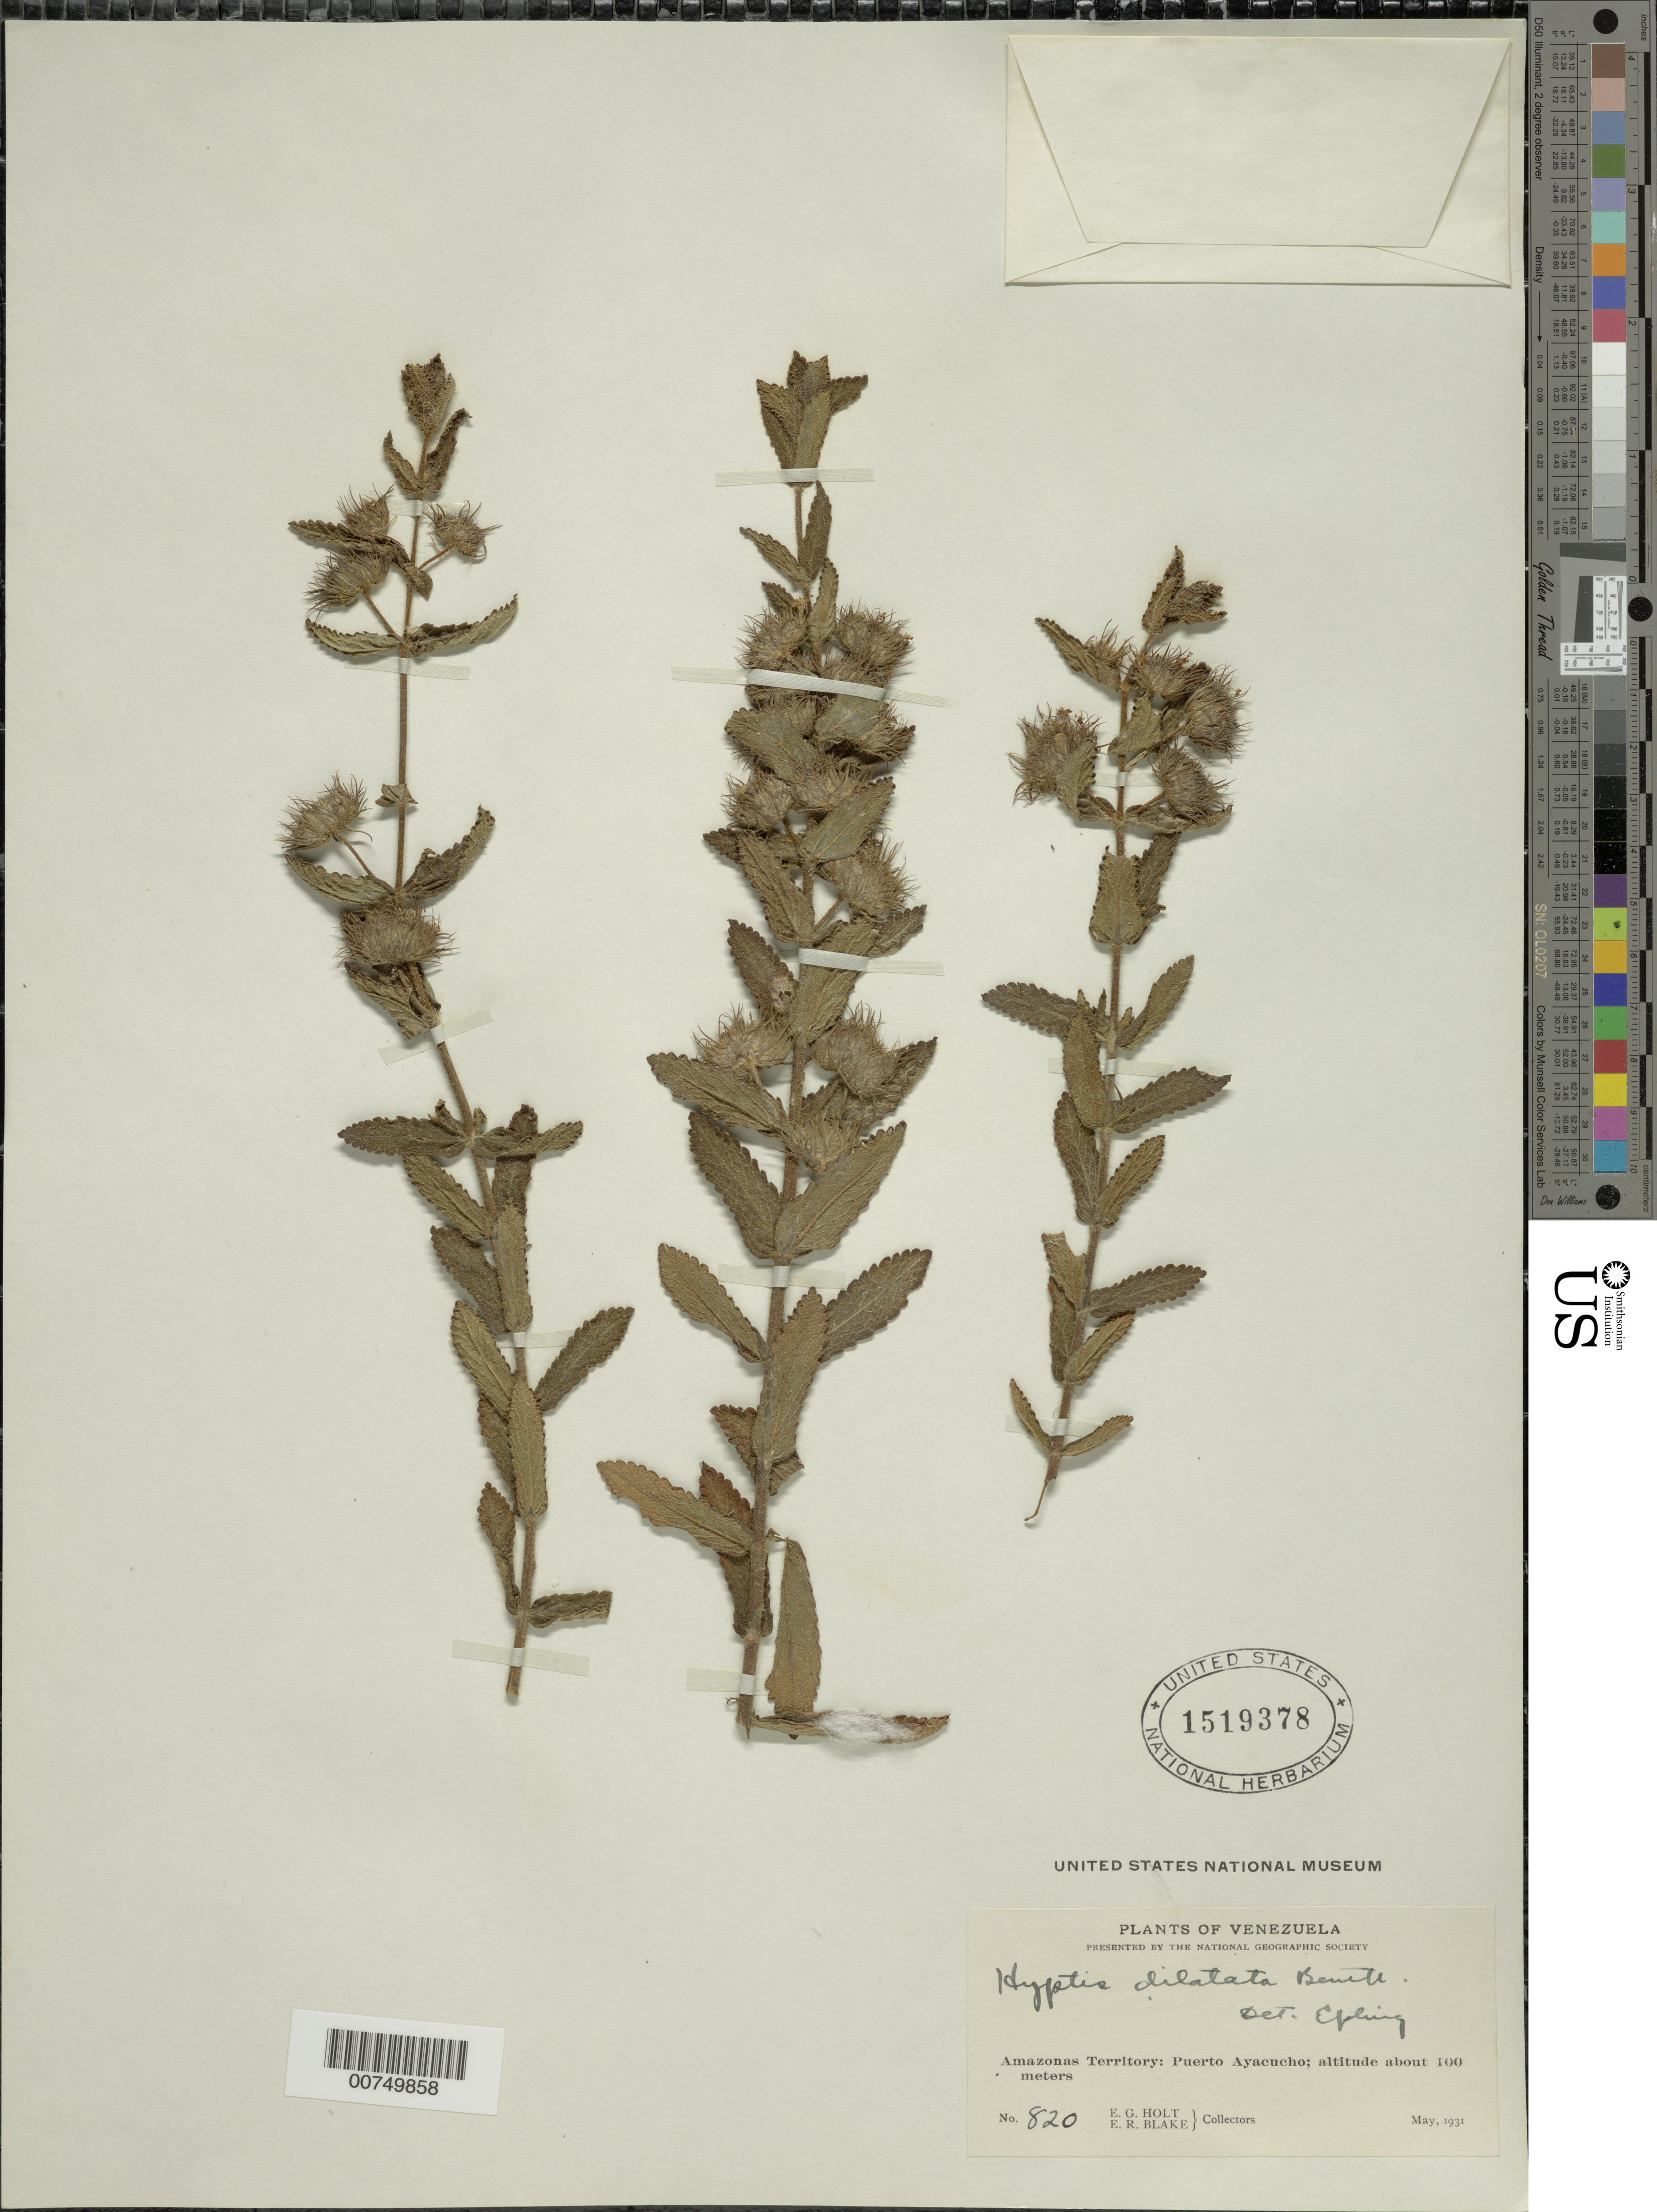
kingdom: Plantae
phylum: Tracheophyta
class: Magnoliopsida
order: Lamiales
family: Lamiaceae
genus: Hyptis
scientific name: Hyptis dilatata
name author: Benth.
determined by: Epling, C. C.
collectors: E. Holt & E. R. Blake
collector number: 820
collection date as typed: May-31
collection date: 1931-05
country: Venezuela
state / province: Amazonas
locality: Puerto Ayacucho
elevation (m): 100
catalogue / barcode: US 1519378